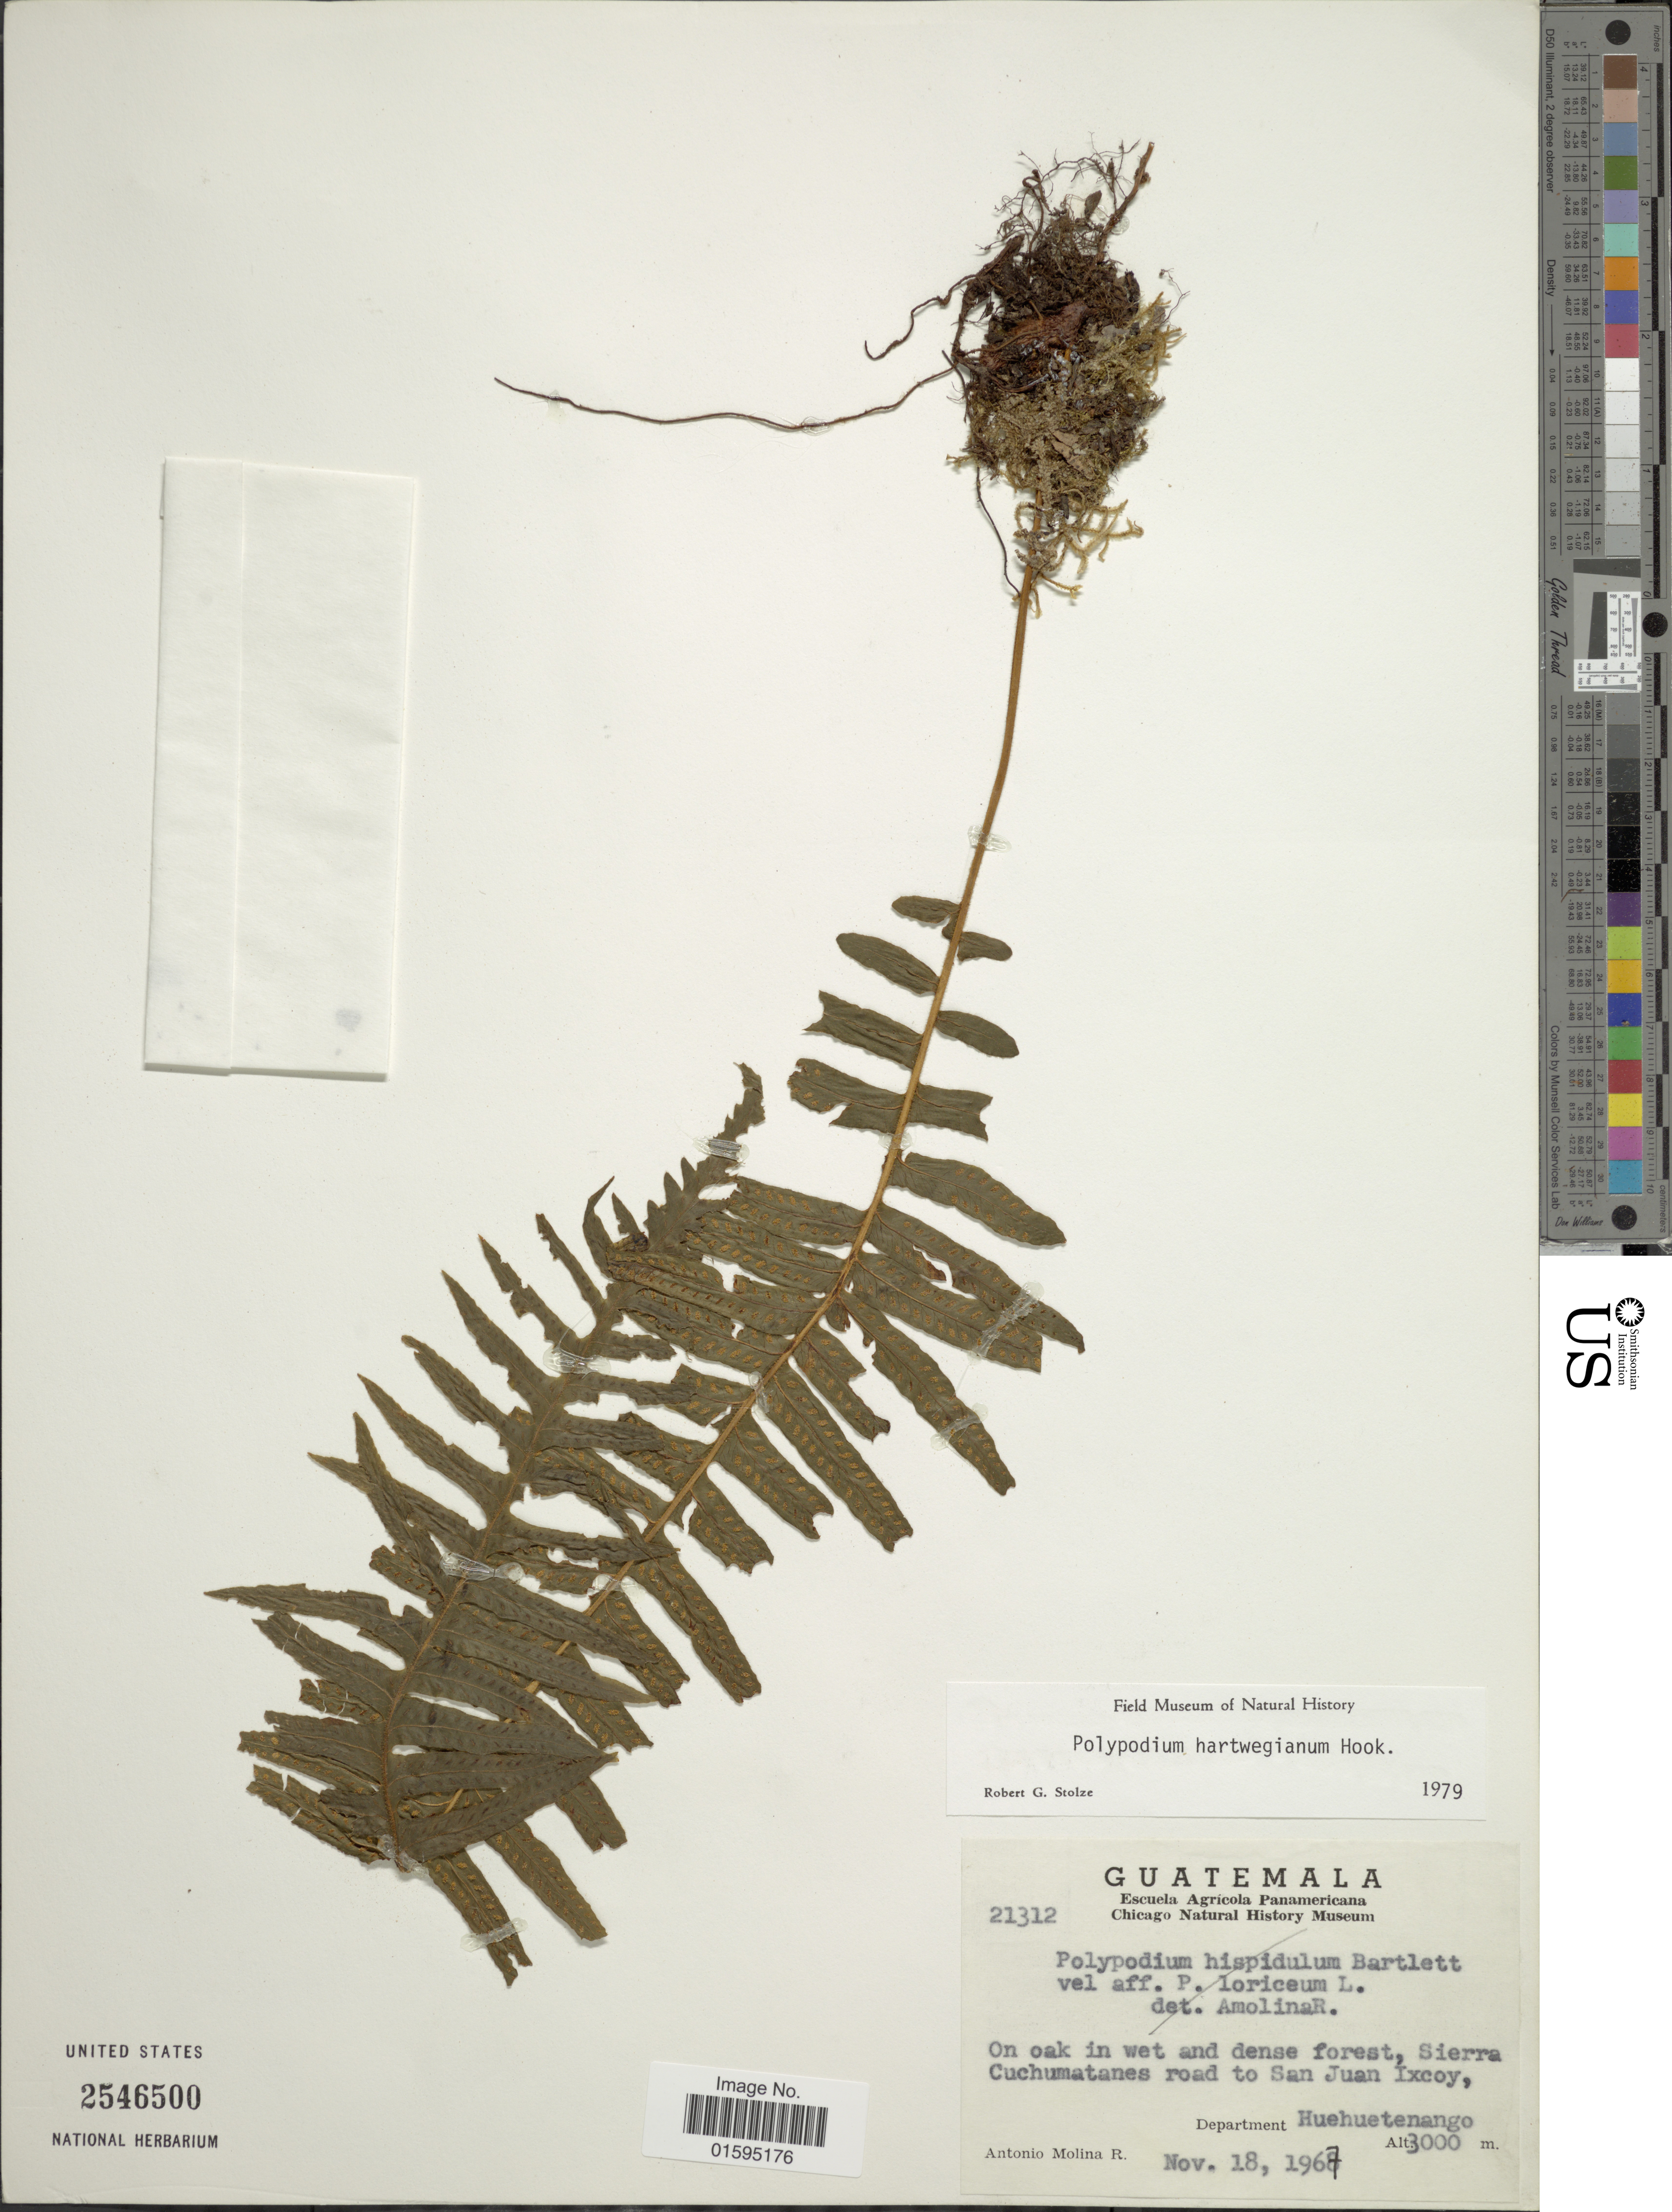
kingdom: Plantae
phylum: Tracheophyta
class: Polypodiopsida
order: Polypodiales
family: Polypodiaceae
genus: Polypodium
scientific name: Polypodium hartwegianum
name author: Hook.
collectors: A. Molina R.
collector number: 21312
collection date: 1967-11-18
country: Guatemala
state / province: Huehuetenango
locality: Sierra Cuchumatanes road to San Juan Ixcoy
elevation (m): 3000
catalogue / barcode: US 2546500